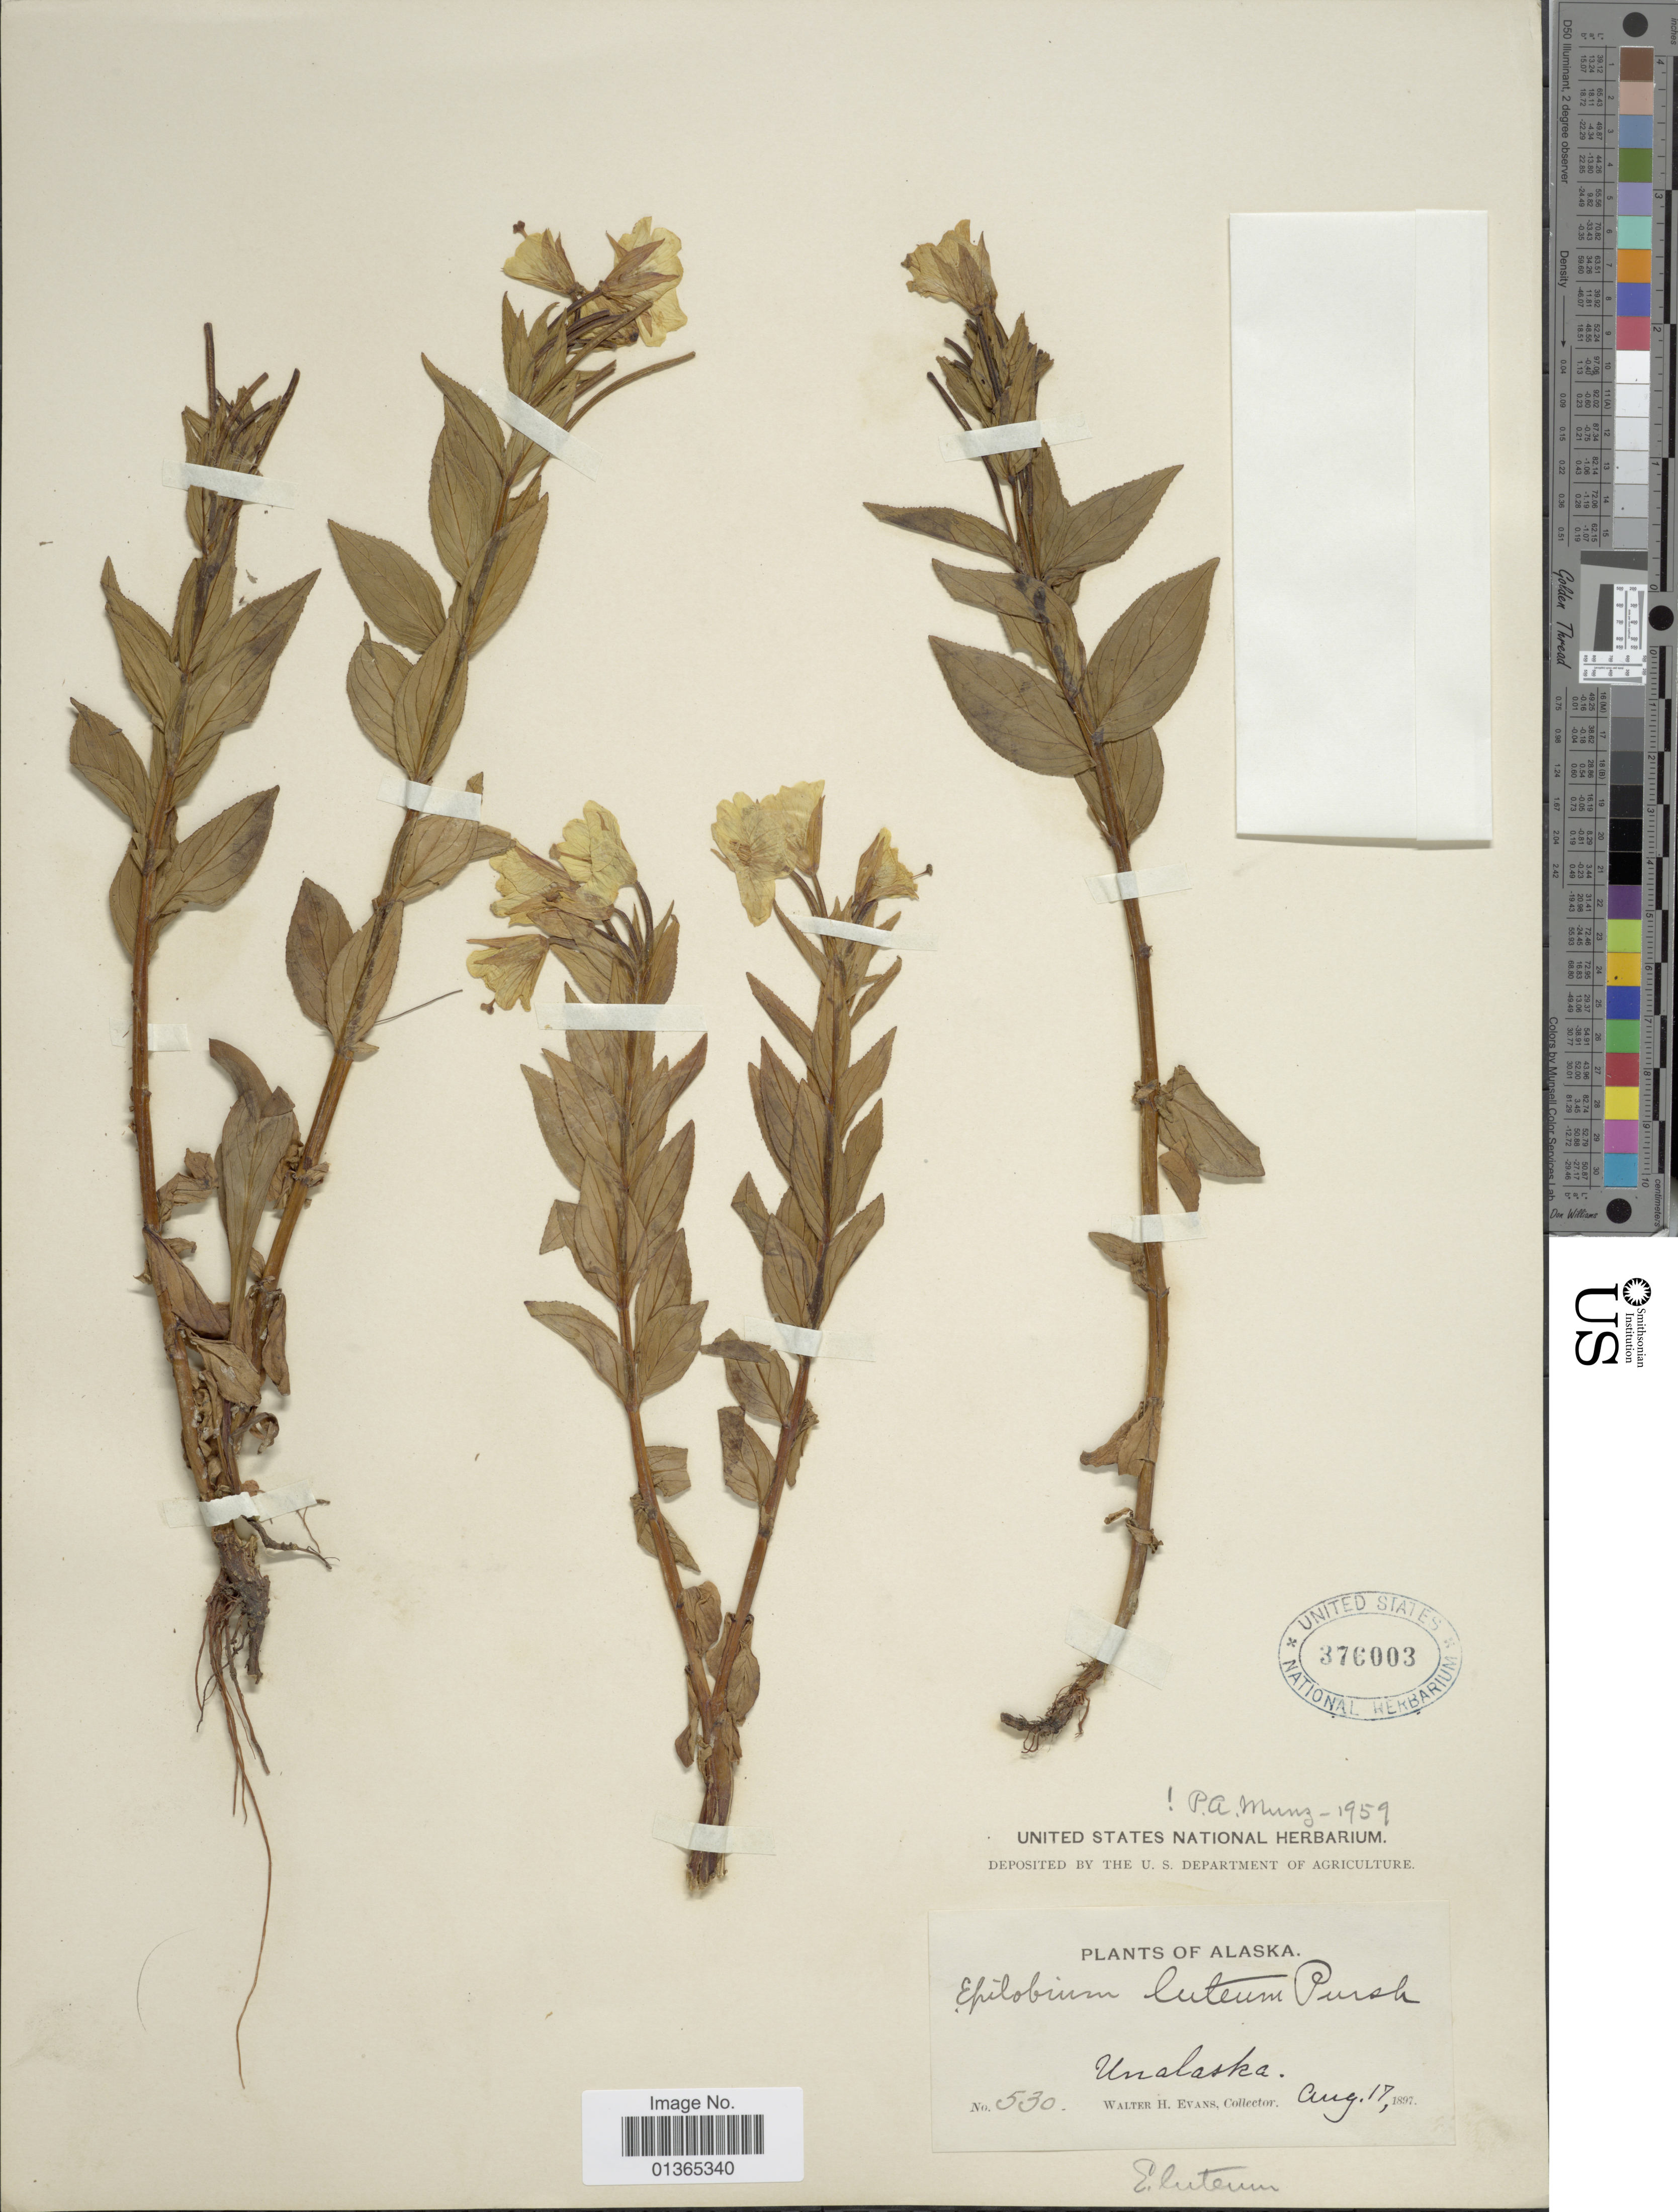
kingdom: Plantae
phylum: Tracheophyta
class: Magnoliopsida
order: Myrtales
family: Onagraceae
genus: Epilobium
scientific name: Epilobium luteum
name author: Pursh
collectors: W. H. Evans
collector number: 530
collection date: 1897-08-17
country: United States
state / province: Alaska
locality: Unalaska.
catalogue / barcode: US 376003